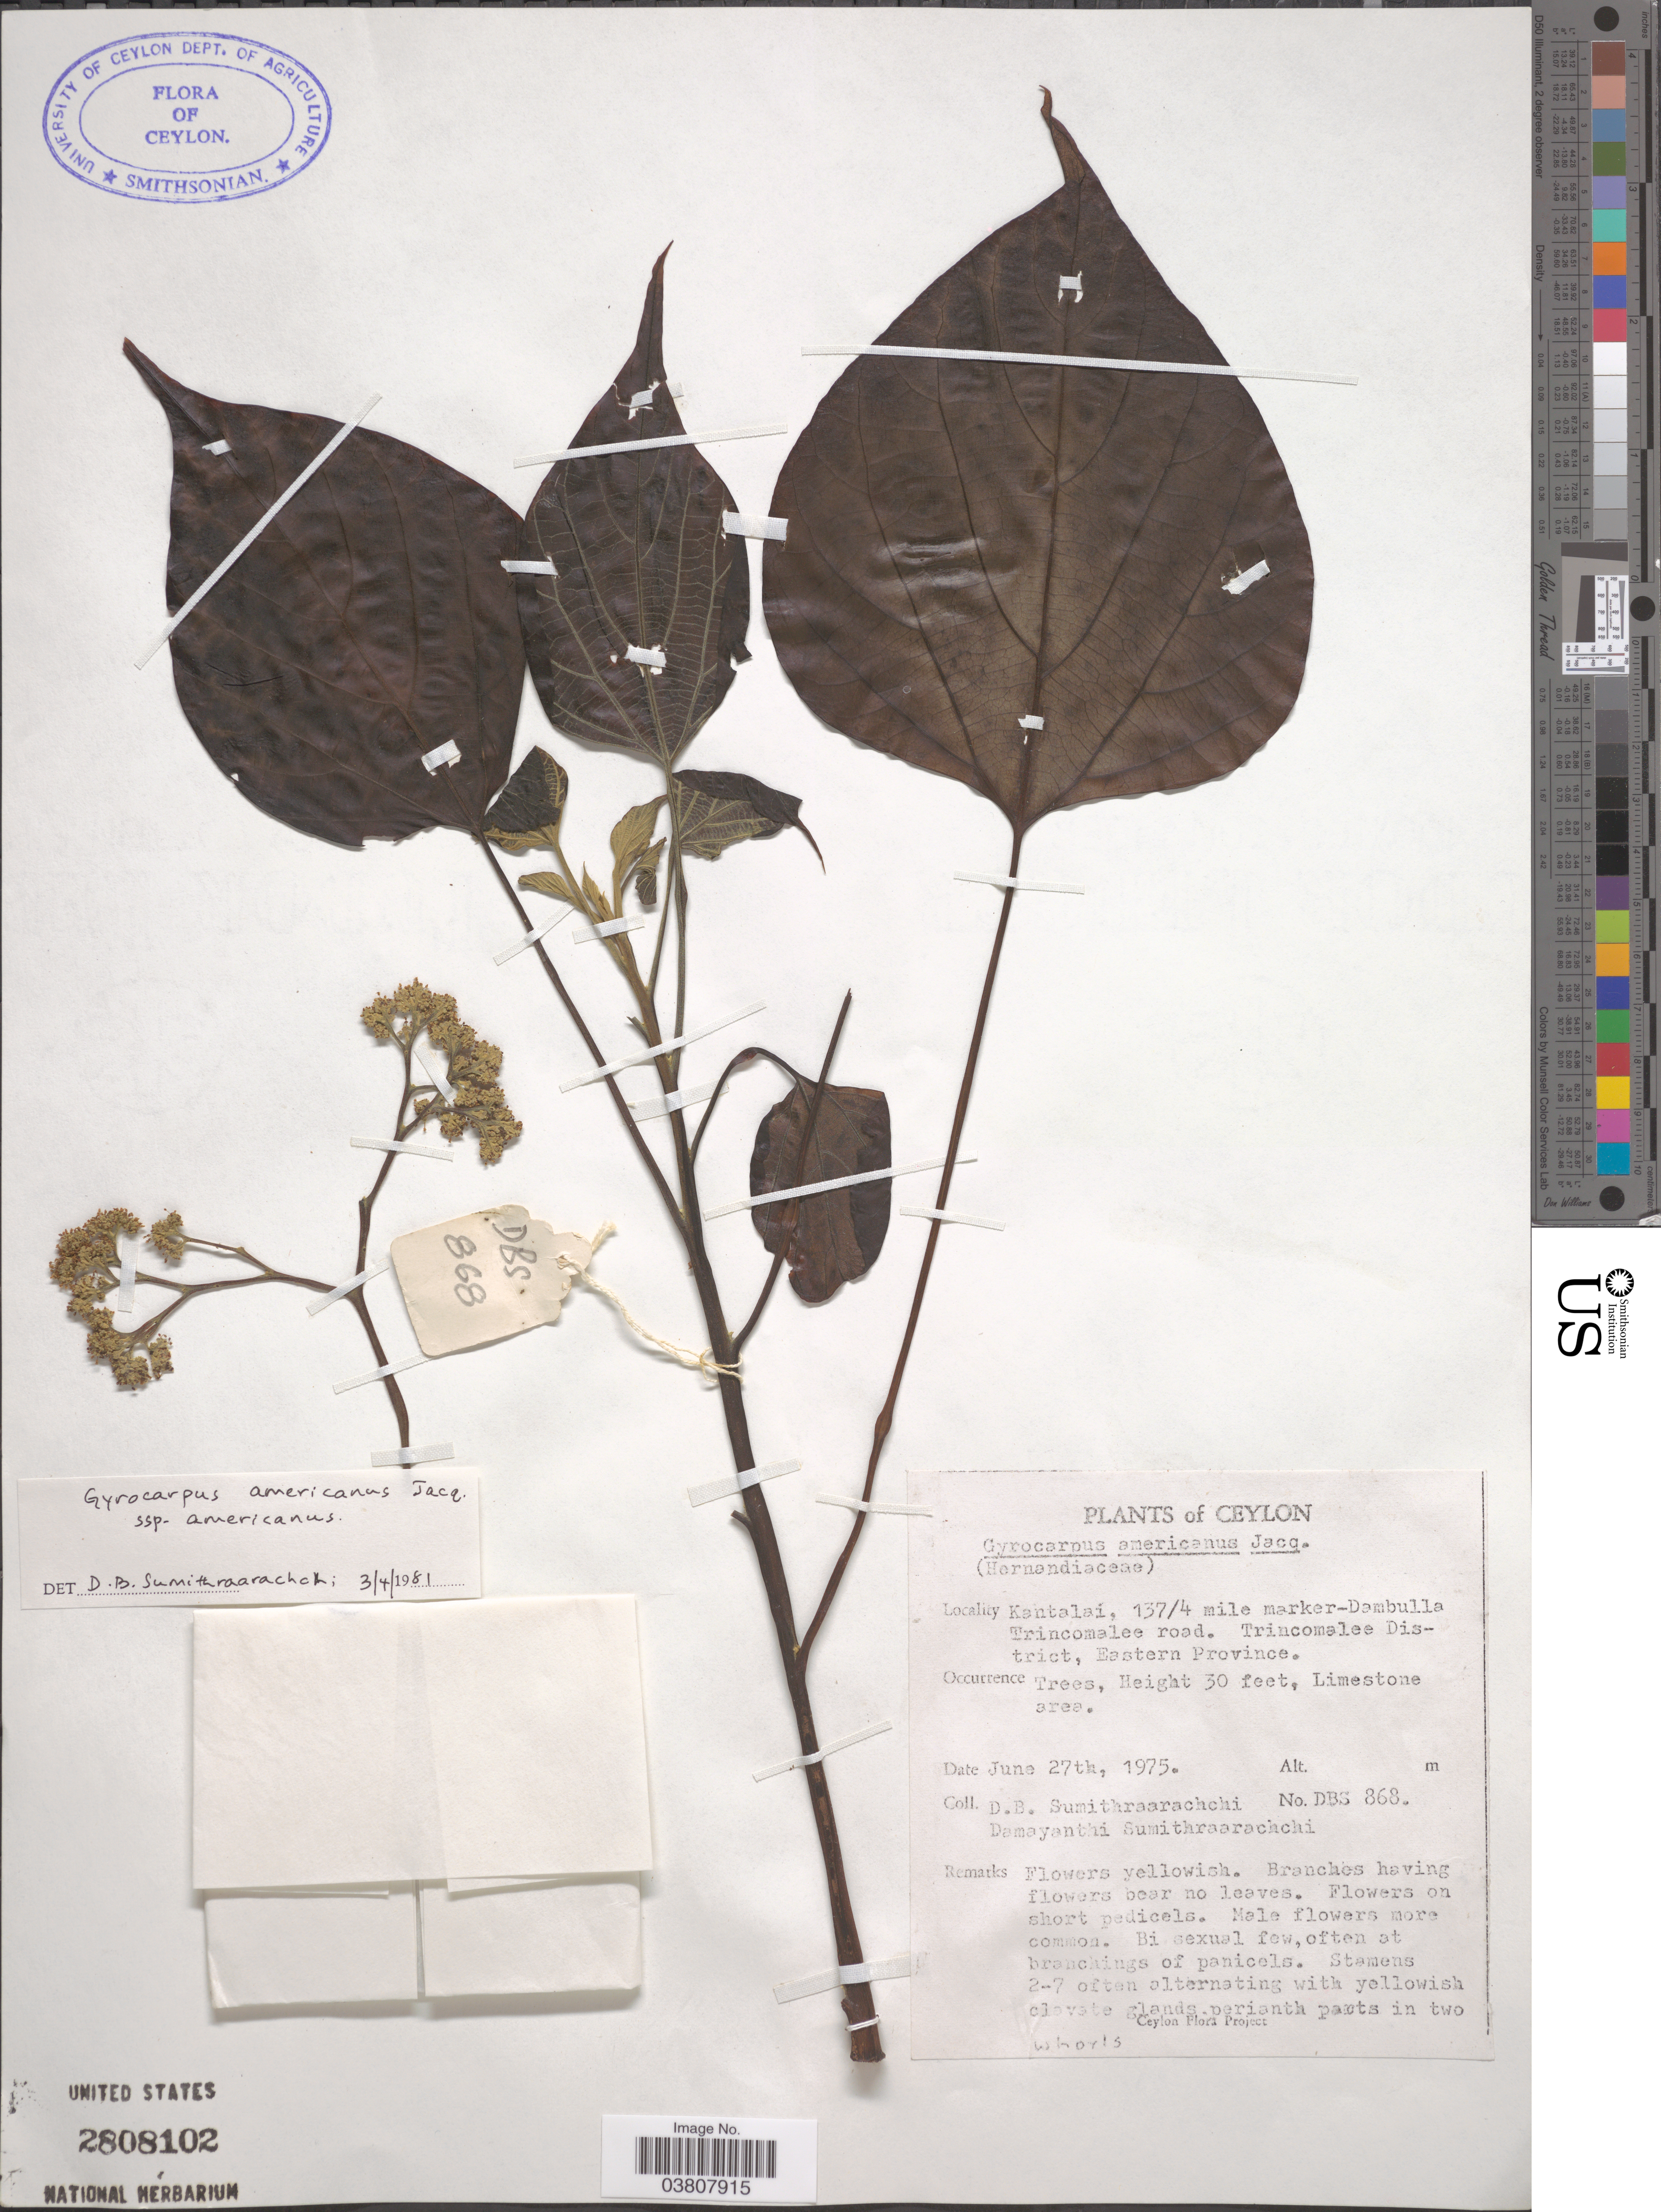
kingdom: Plantae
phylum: Tracheophyta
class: Magnoliopsida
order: Laurales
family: Hernandiaceae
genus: Gyrocarpus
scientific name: Gyrocarpus americanus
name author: Jacq.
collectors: D. B. Sumithraarachchi & D. Sumithraarachchi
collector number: DBS868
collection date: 1975-06-27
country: Sri Lanka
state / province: Eastern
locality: Ceylon. Kantalai, 137/4 mile marker-Dambulla Trincomalee road. Trincomalee District.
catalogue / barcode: US 2808102